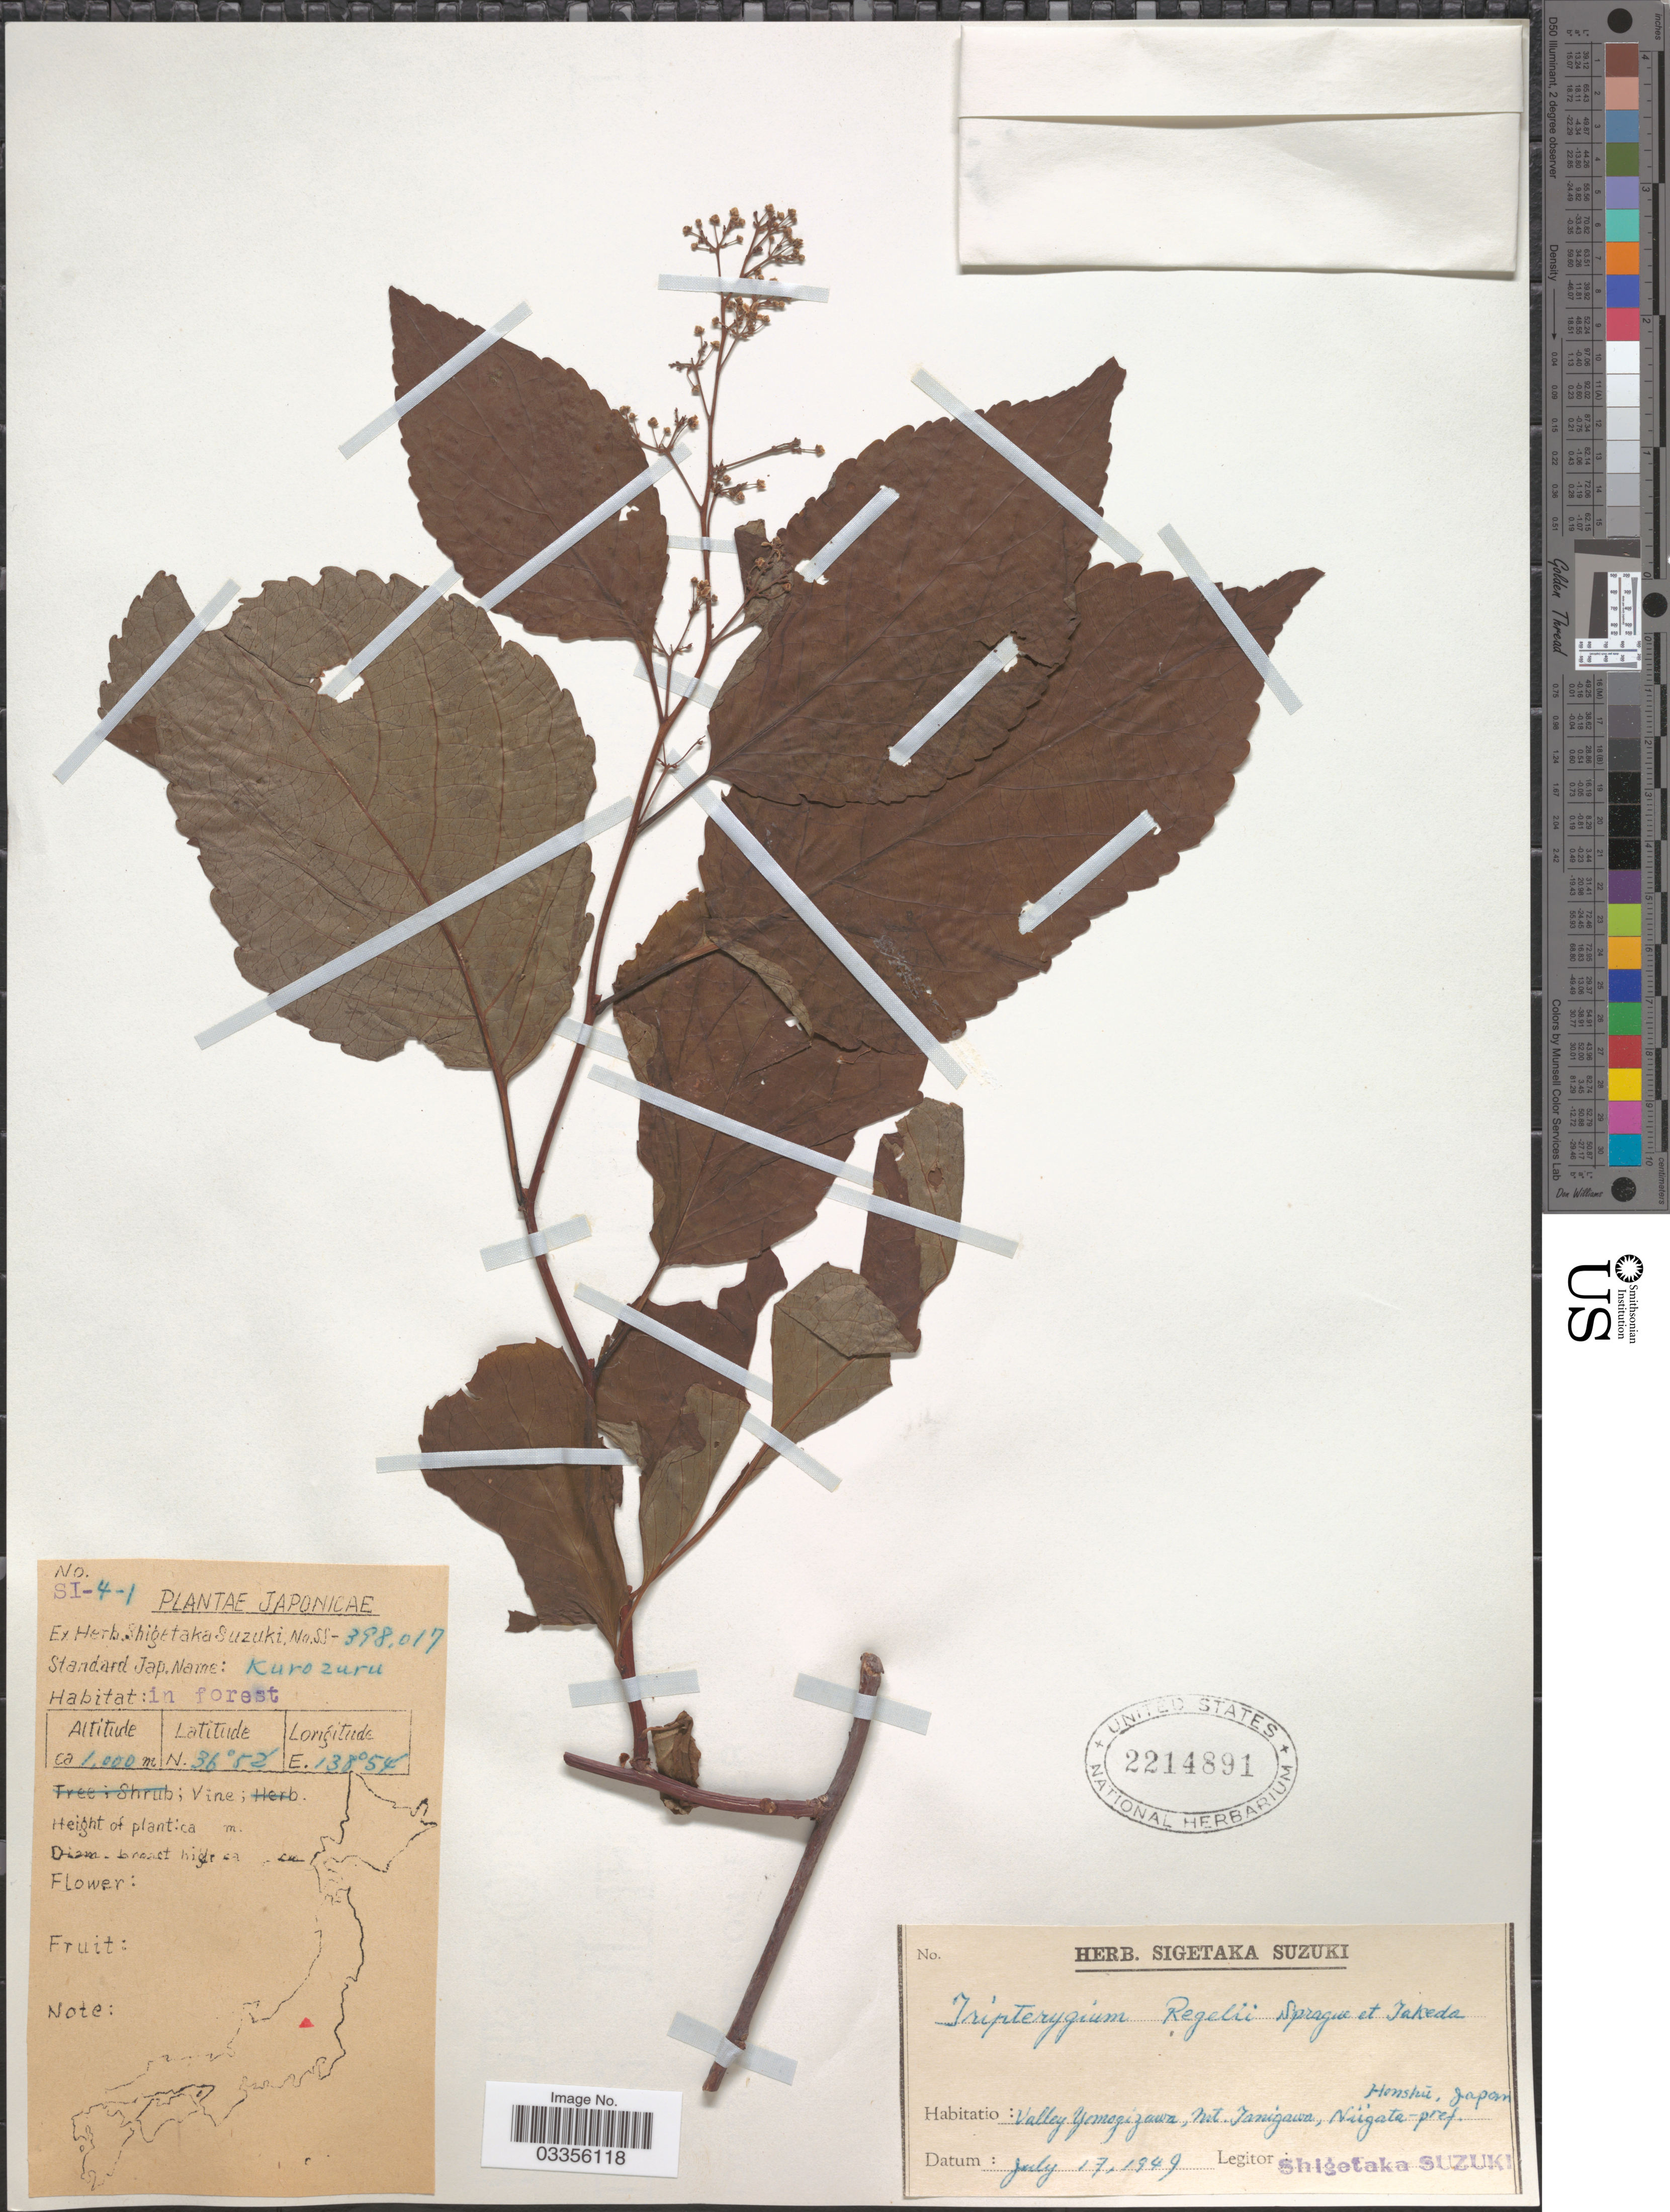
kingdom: Plantae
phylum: Tracheophyta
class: Magnoliopsida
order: Celastrales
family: Celastraceae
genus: Tripterygium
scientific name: Tripterygium regelii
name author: Sprague & Takeda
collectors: S. Suzuki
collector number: SS-398017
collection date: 1949-07-17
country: Japan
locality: Valley Yomogizawa, Mt. Tanigawa, Niigate- pref. Honshú.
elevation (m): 1000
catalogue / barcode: US 2214891